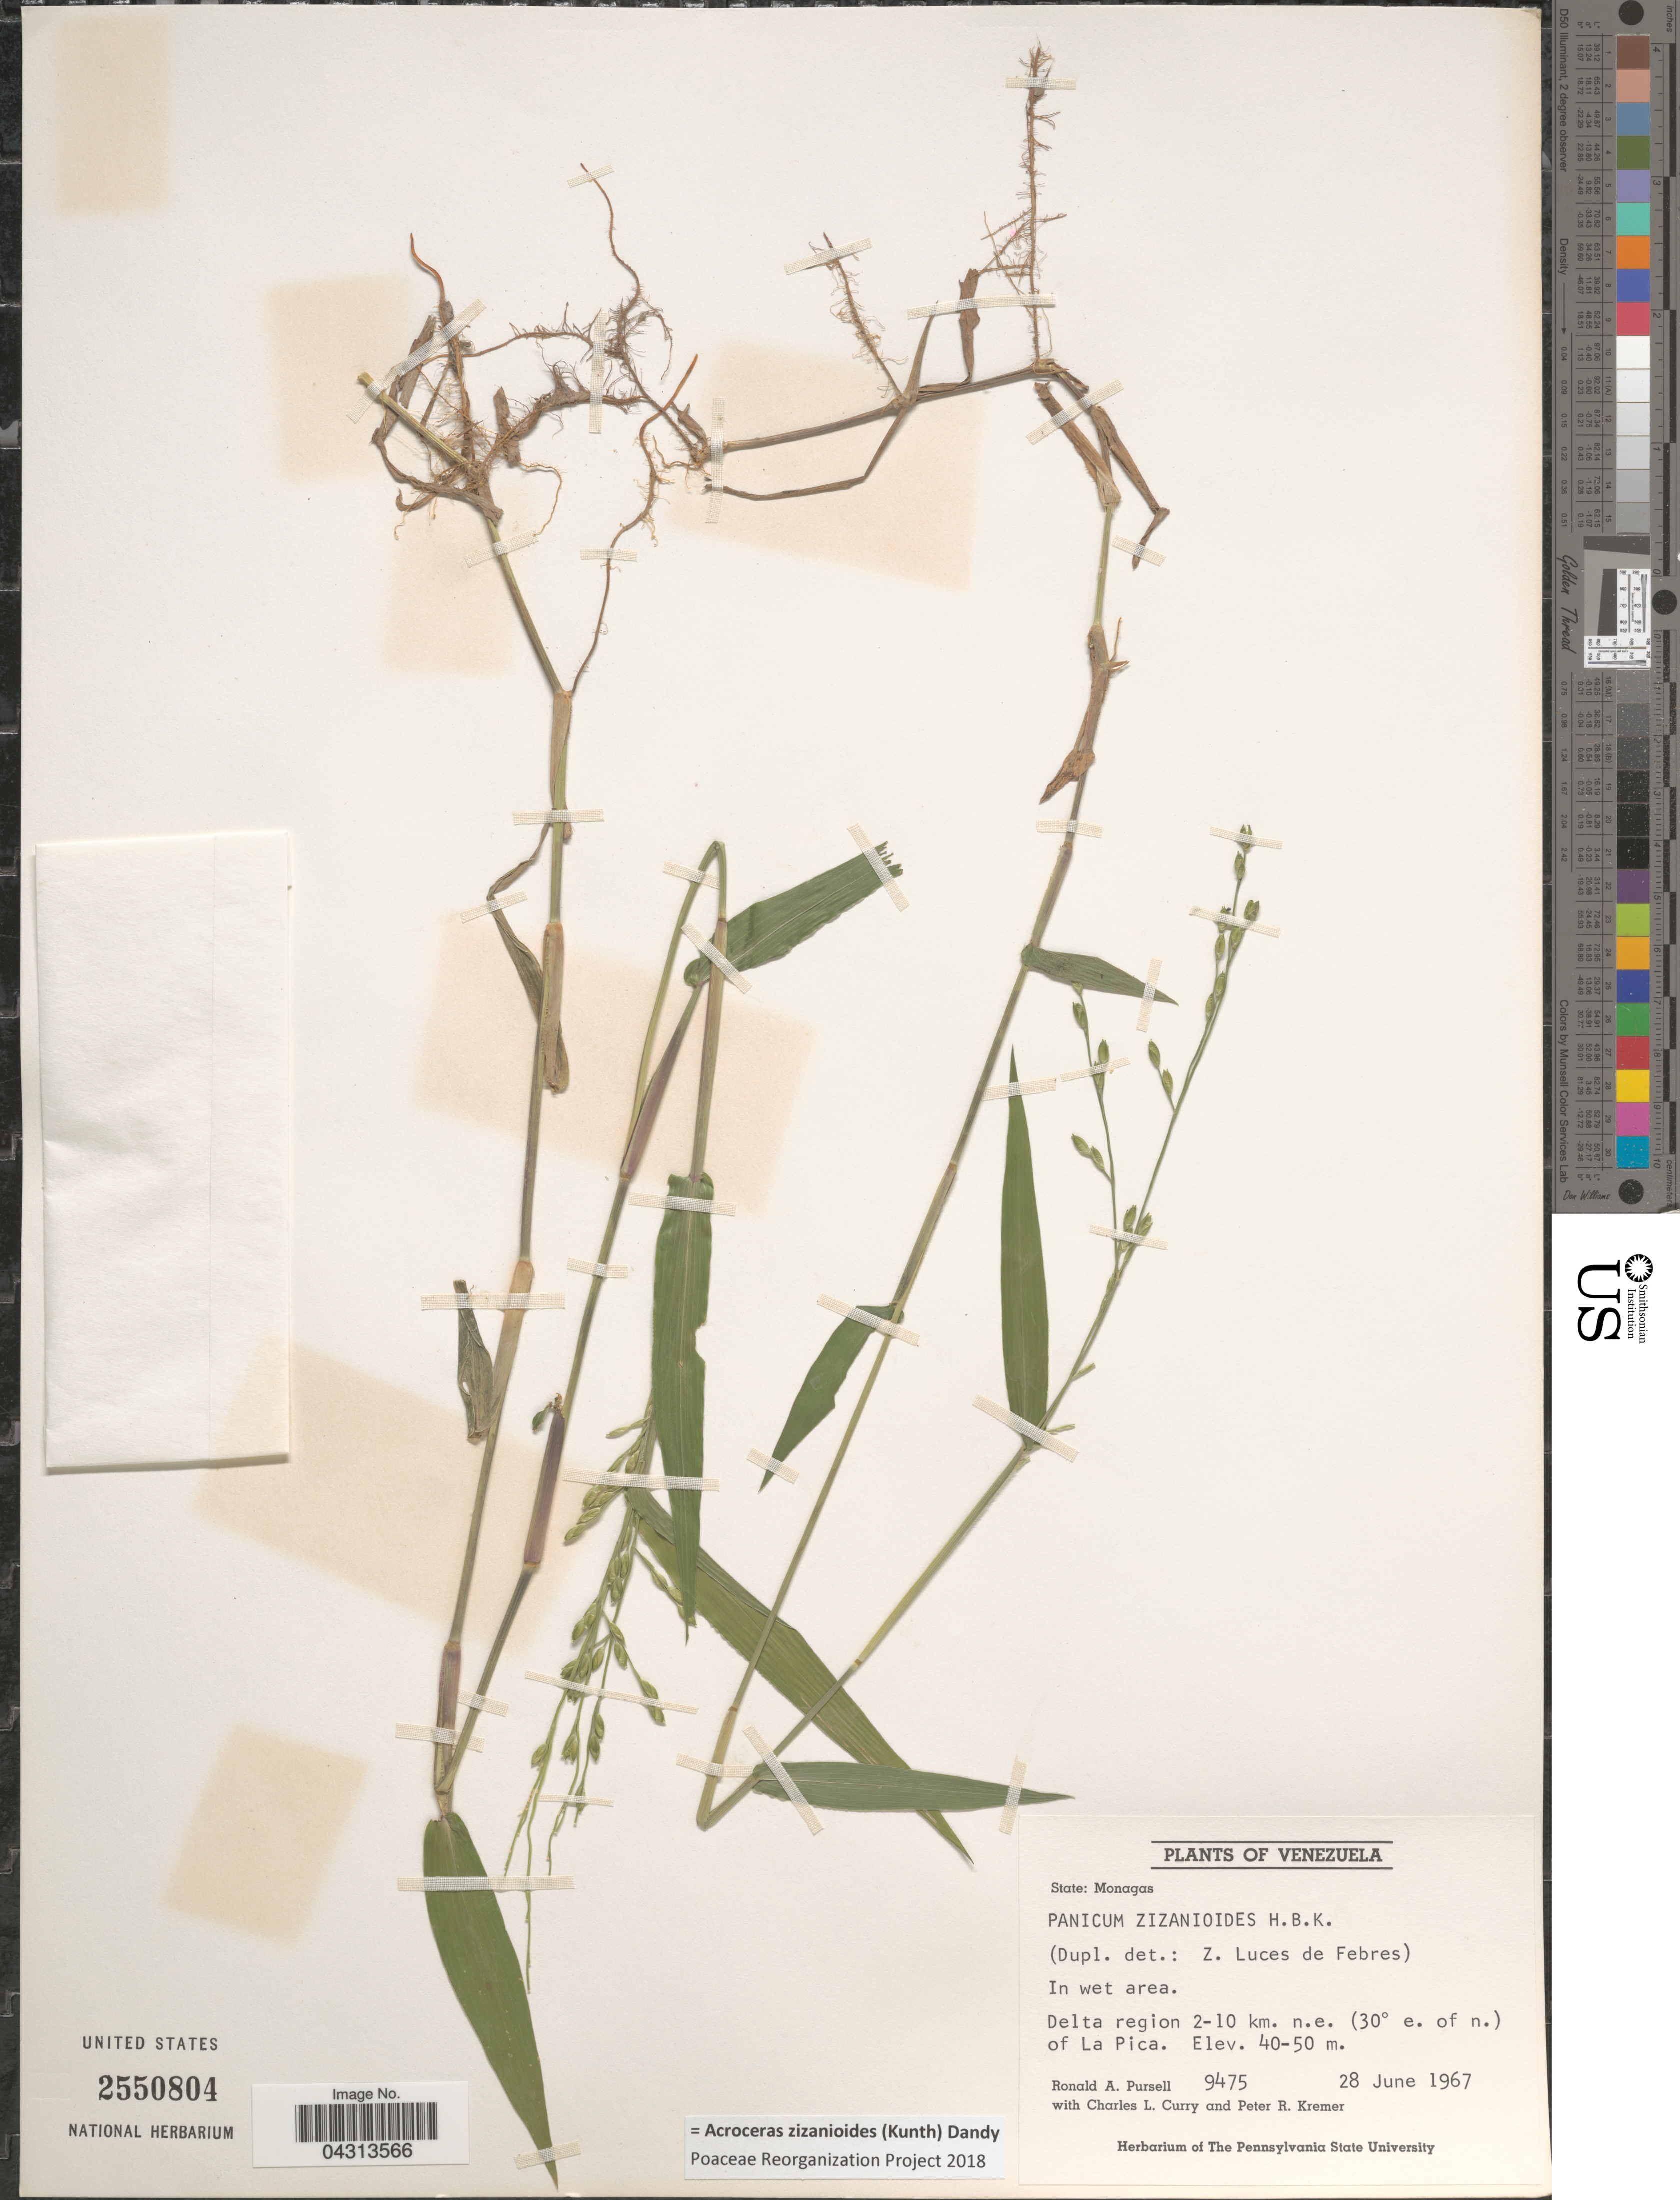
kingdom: Plantae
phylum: Tracheophyta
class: Liliopsida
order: Poales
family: Poaceae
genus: Acroceras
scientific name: Acroceras zizanioides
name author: (Kunth) Dandy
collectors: R. A. Pursell, C. L. Curry & P. Kremer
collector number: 9475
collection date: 1967-06-28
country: Venezuela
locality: In wet area. Delta region 2-10 km. n.e. (30° e. of n.) of La Pica.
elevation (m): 40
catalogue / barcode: US 2550804